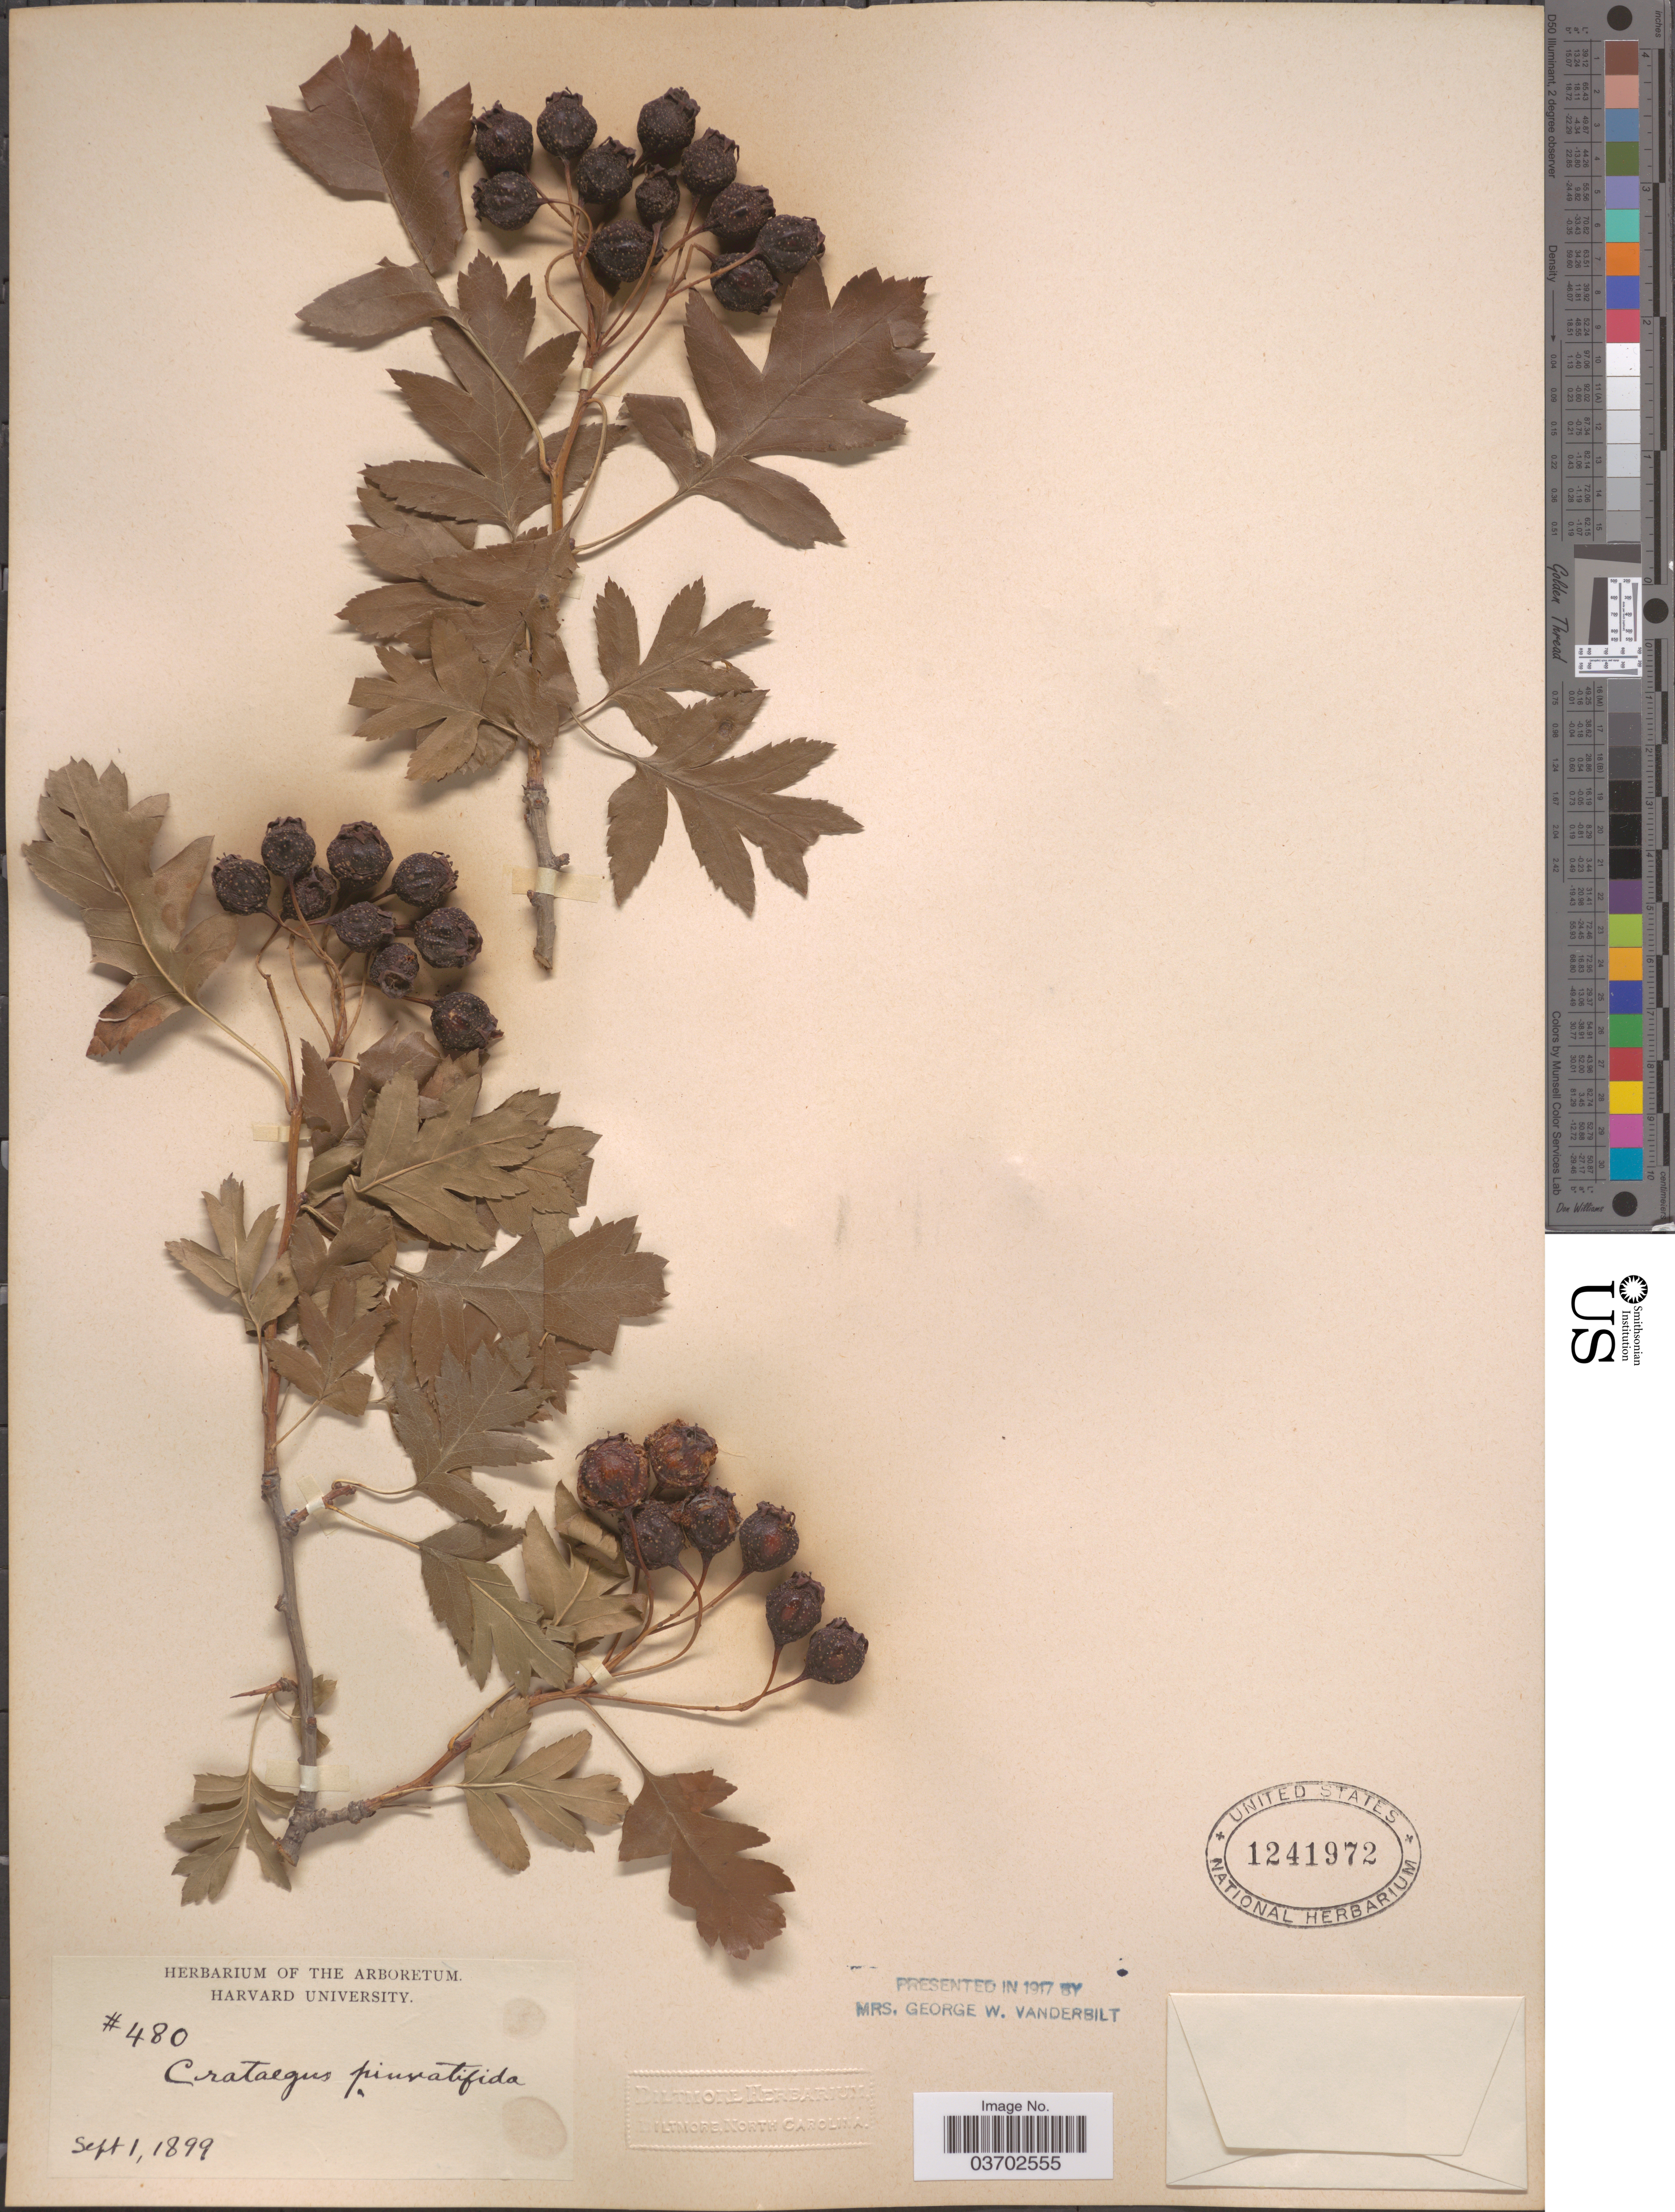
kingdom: Plantae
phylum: Tracheophyta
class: Magnoliopsida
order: Rosales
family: Rosaceae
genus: Crataegus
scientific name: Crataegus pinnatifida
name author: Bunge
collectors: Ex herb. of the Arboretum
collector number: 480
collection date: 1899-09-01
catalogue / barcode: US 1241972